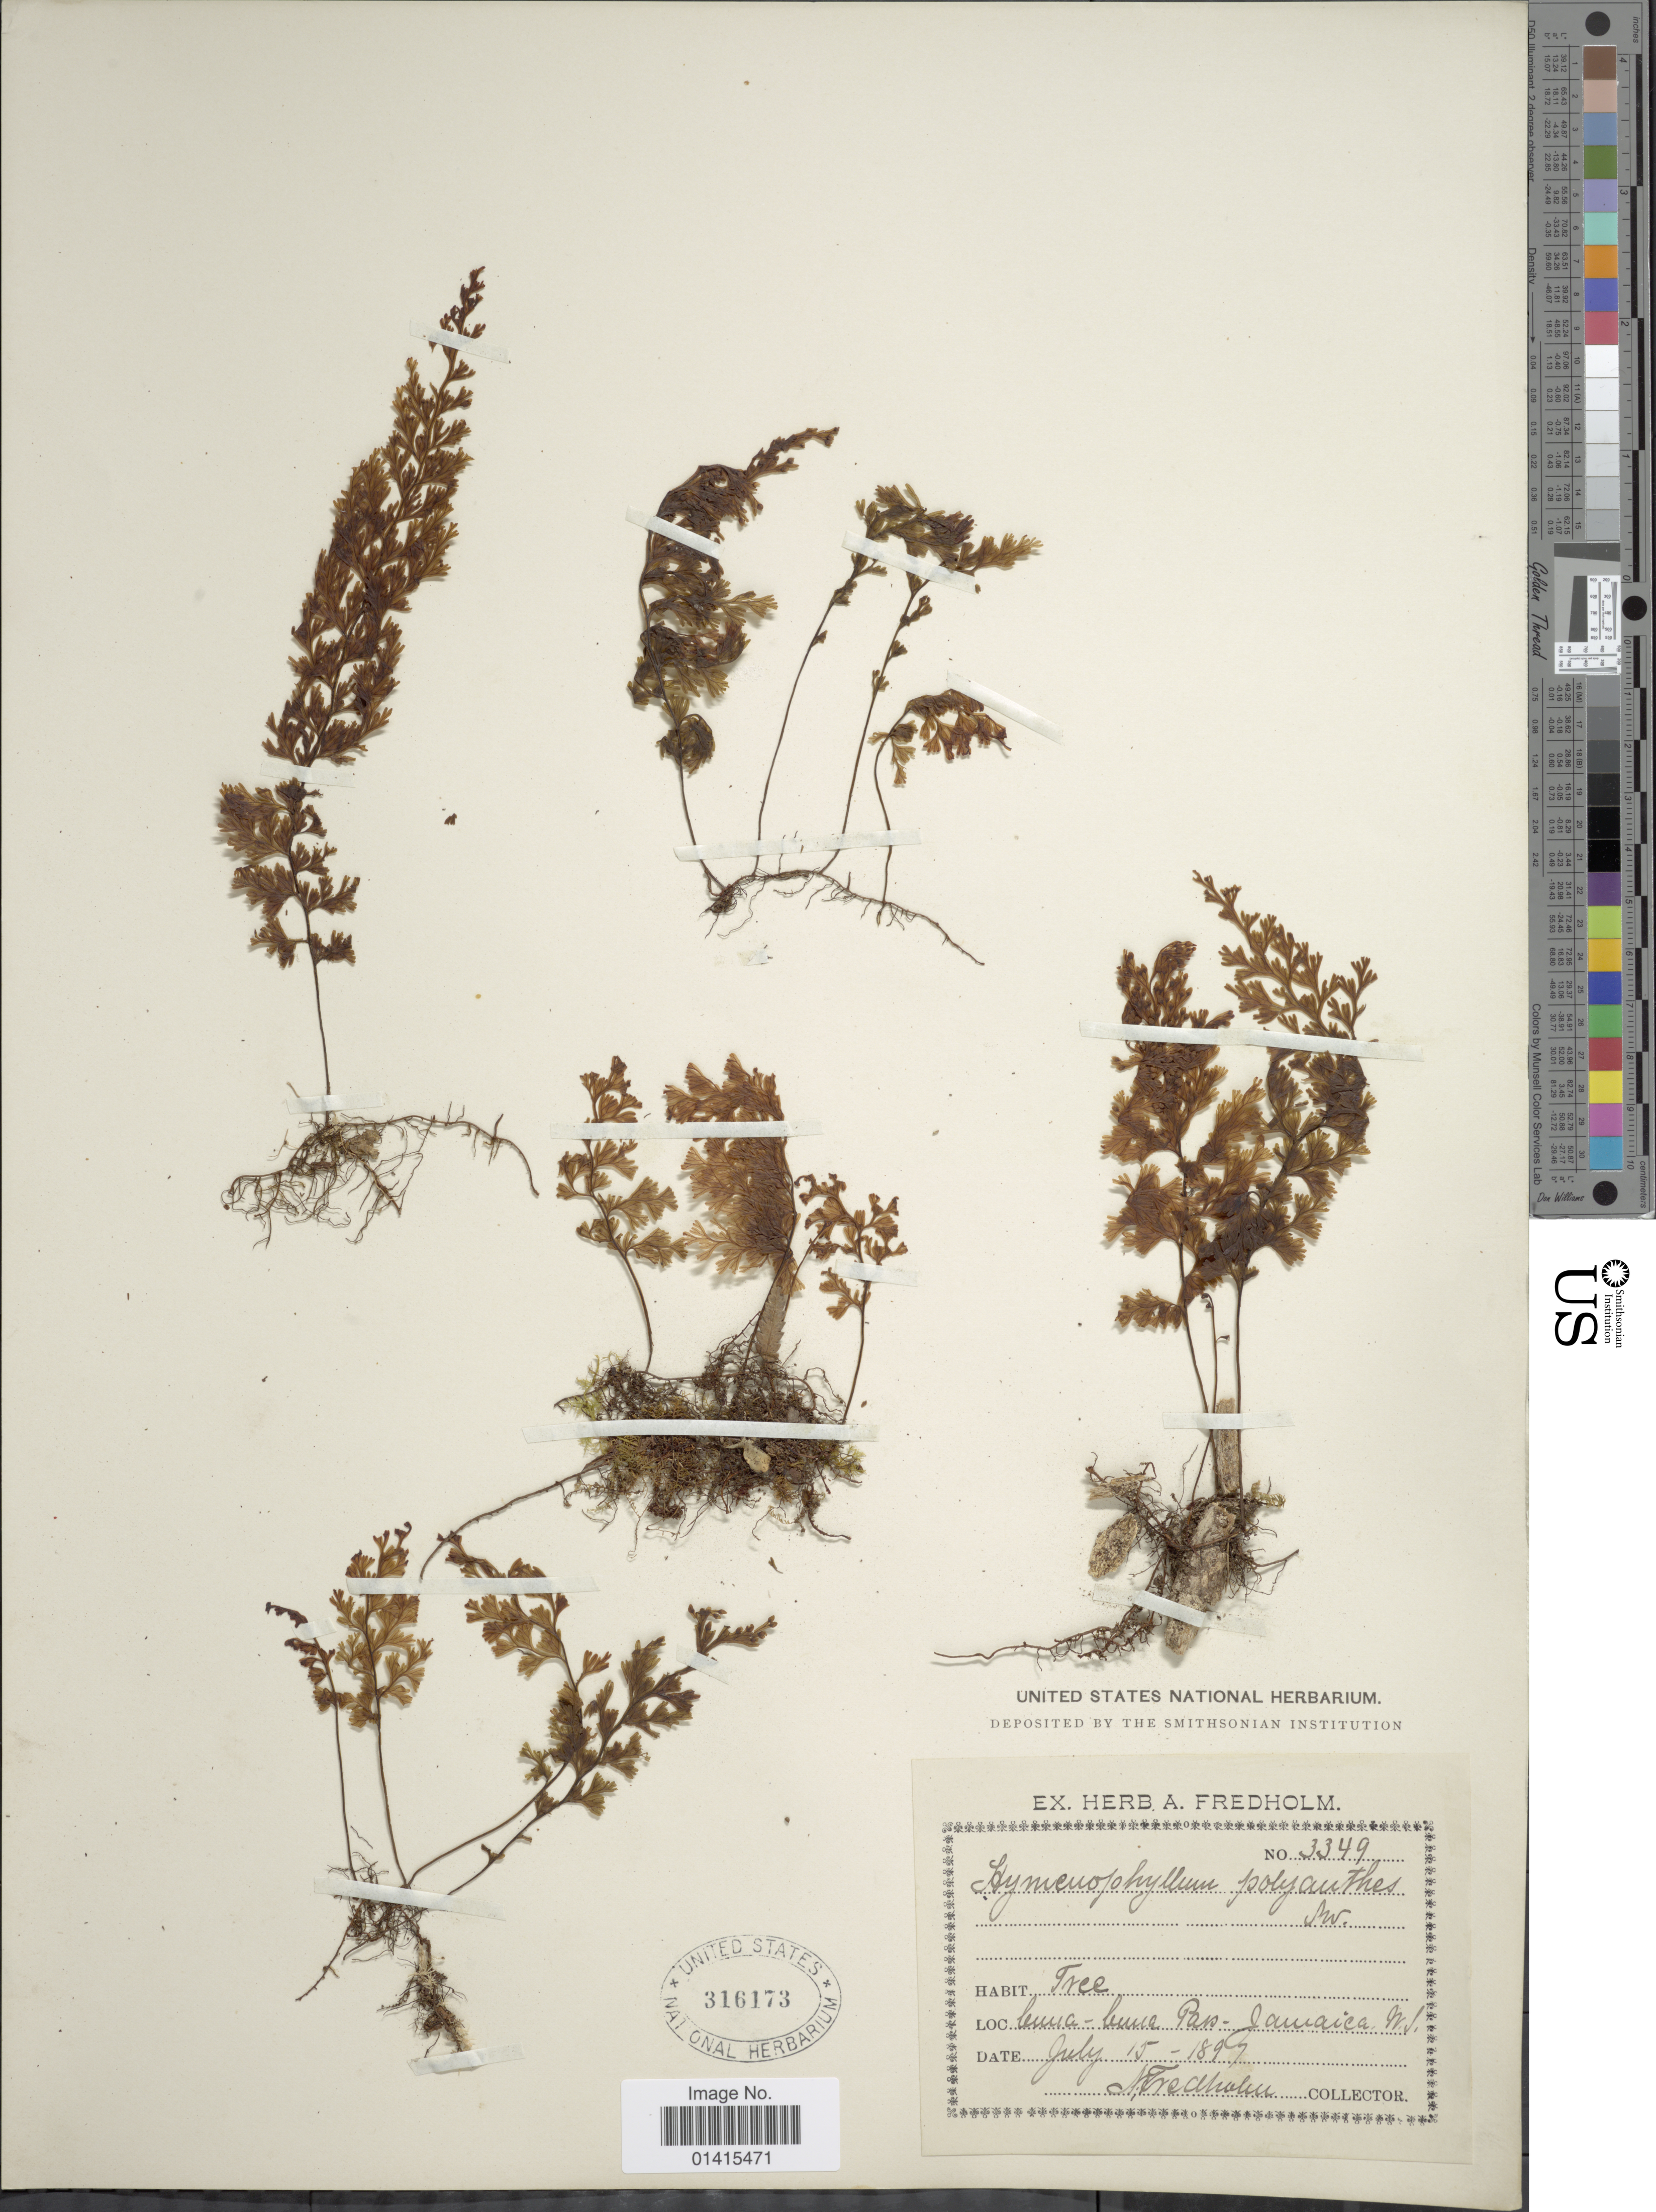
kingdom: Plantae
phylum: Tracheophyta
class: Polypodiopsida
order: Hymenophyllales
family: Hymenophyllaceae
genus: Hymenophyllum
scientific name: Hymenophyllum polyanthos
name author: (Sw.) Sw.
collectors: A. Fredholm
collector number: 3349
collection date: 1897-07-15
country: Jamaica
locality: Cuna-Cuna Pass-Jamaica W.I.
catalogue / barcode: US 316173